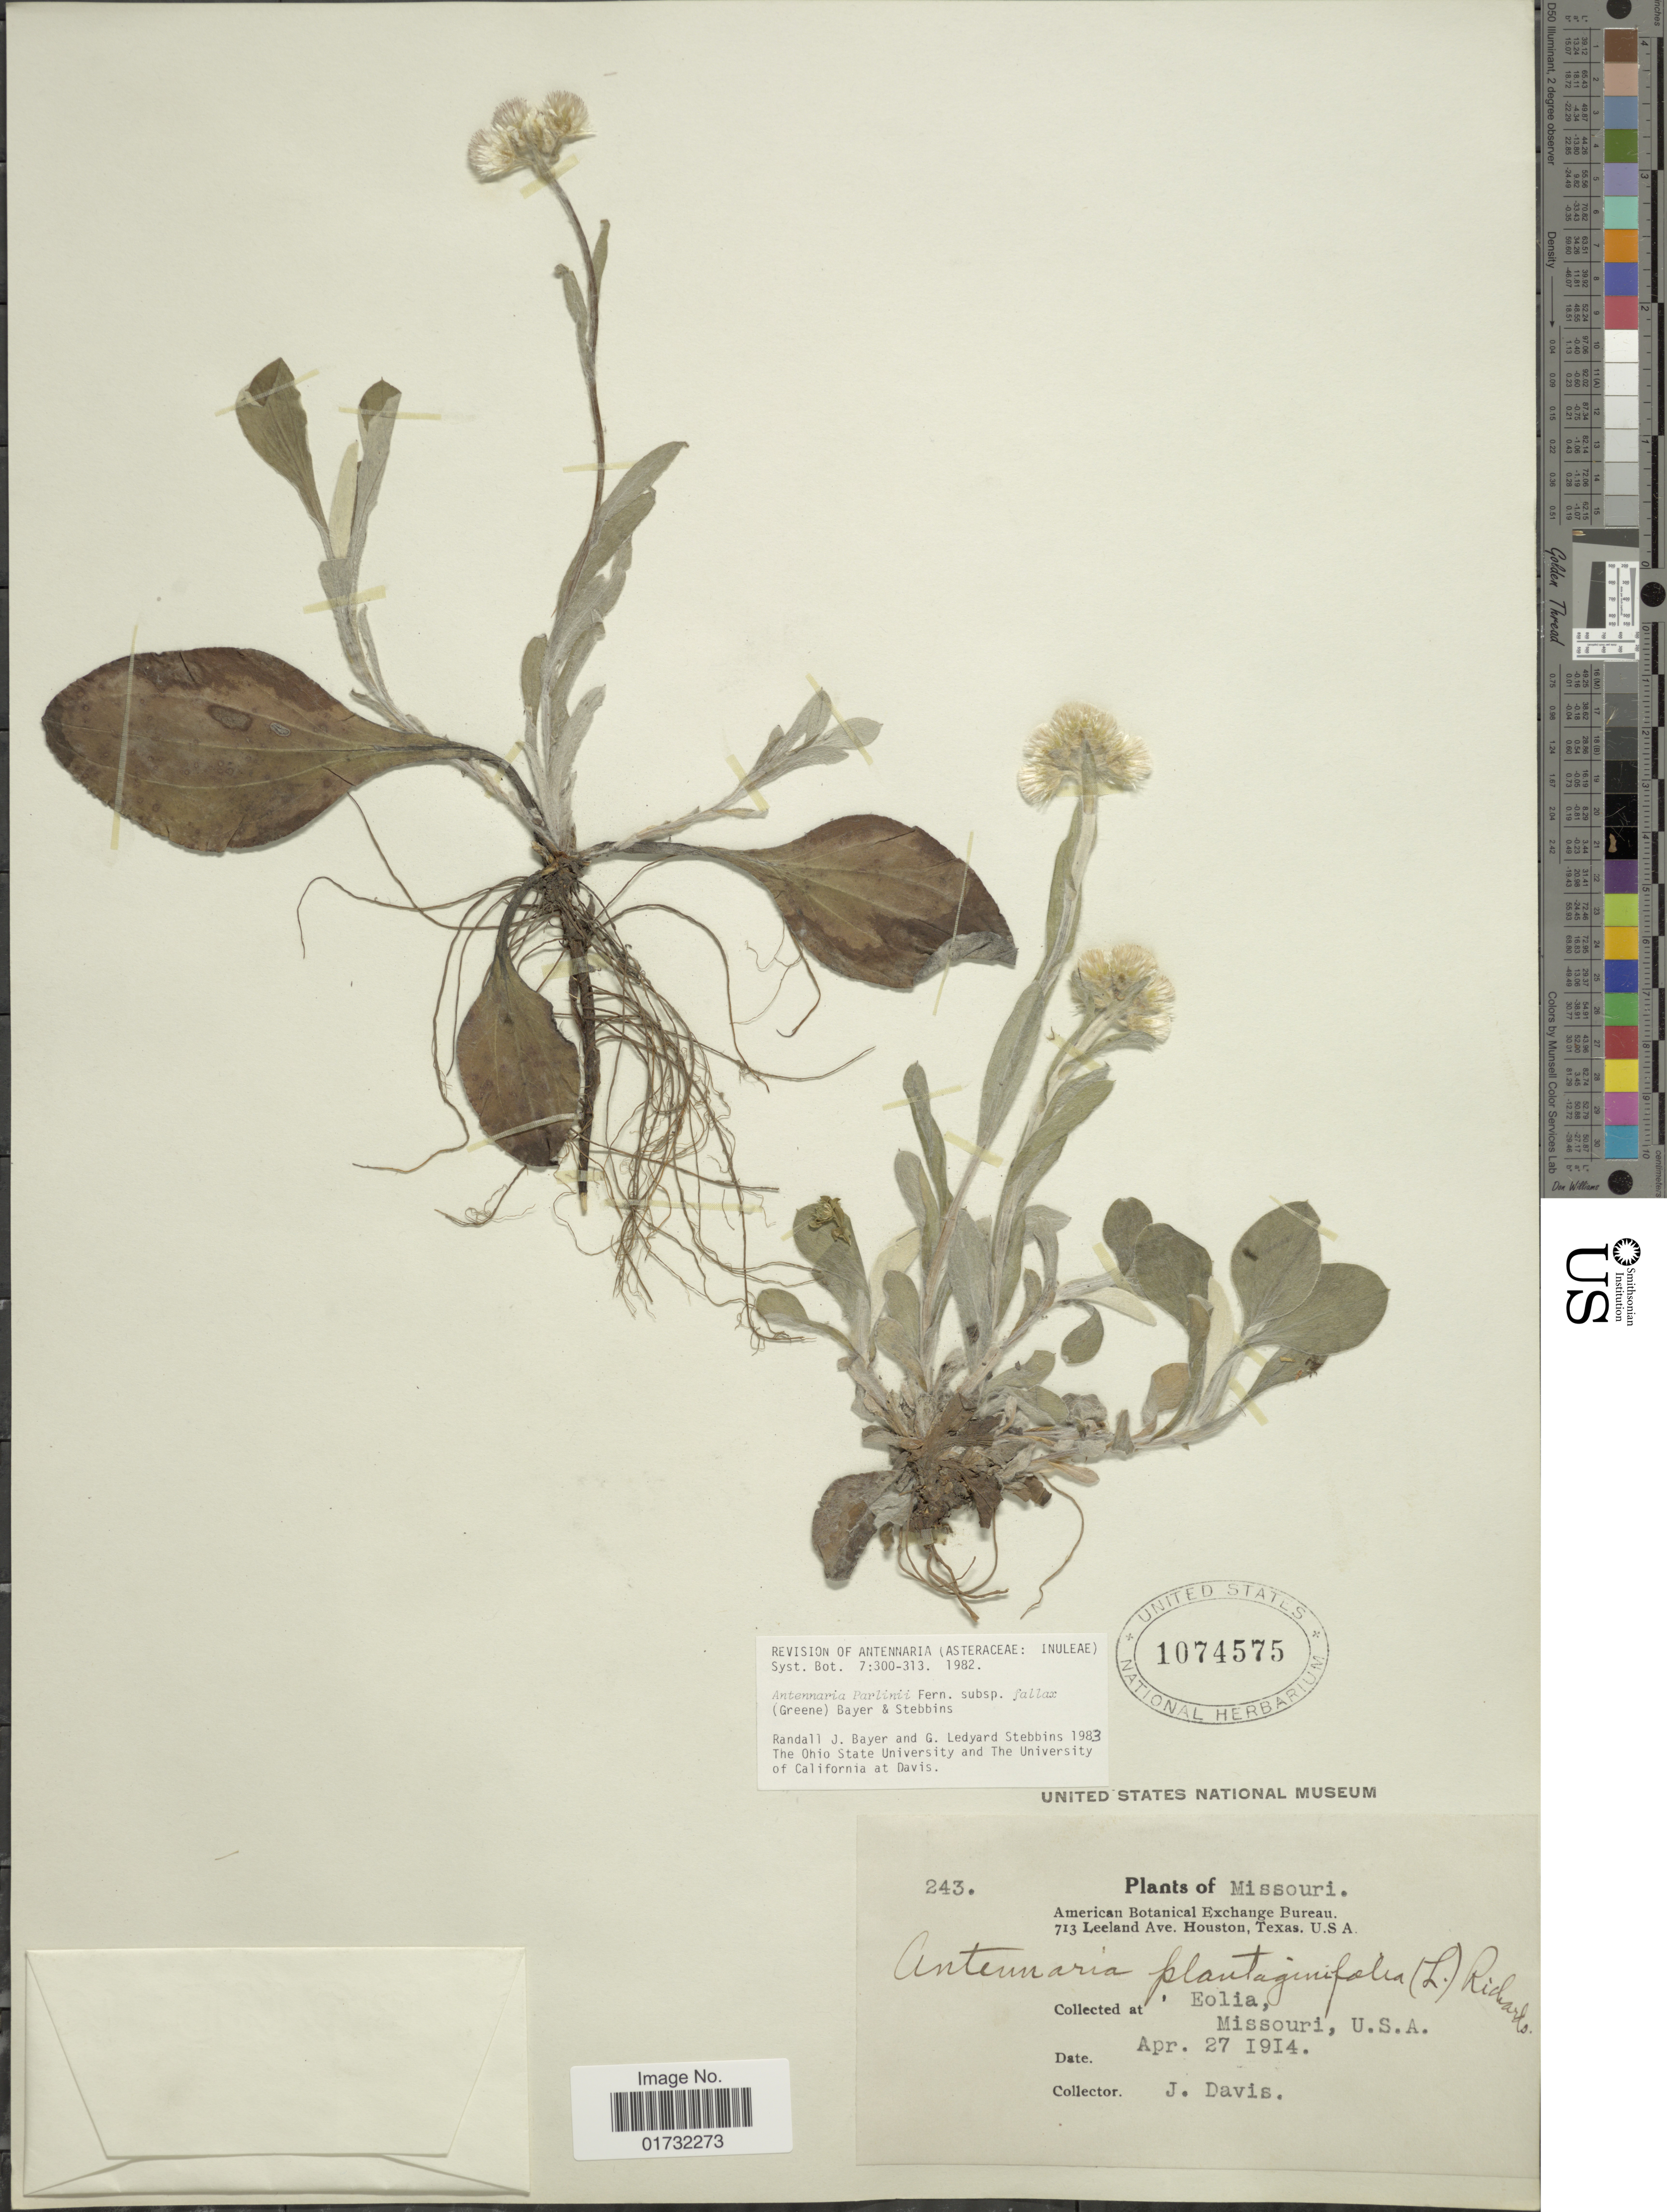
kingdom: Plantae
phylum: Tracheophyta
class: Magnoliopsida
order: Asterales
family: Asteraceae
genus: Antennaria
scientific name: Antennaria parlinii subsp. fallax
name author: (Greene) R.J. Bayer & Stebbins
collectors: J. Davis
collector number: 243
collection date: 1914-04-27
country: United States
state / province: Missouri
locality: Eolia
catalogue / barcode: US 1074575